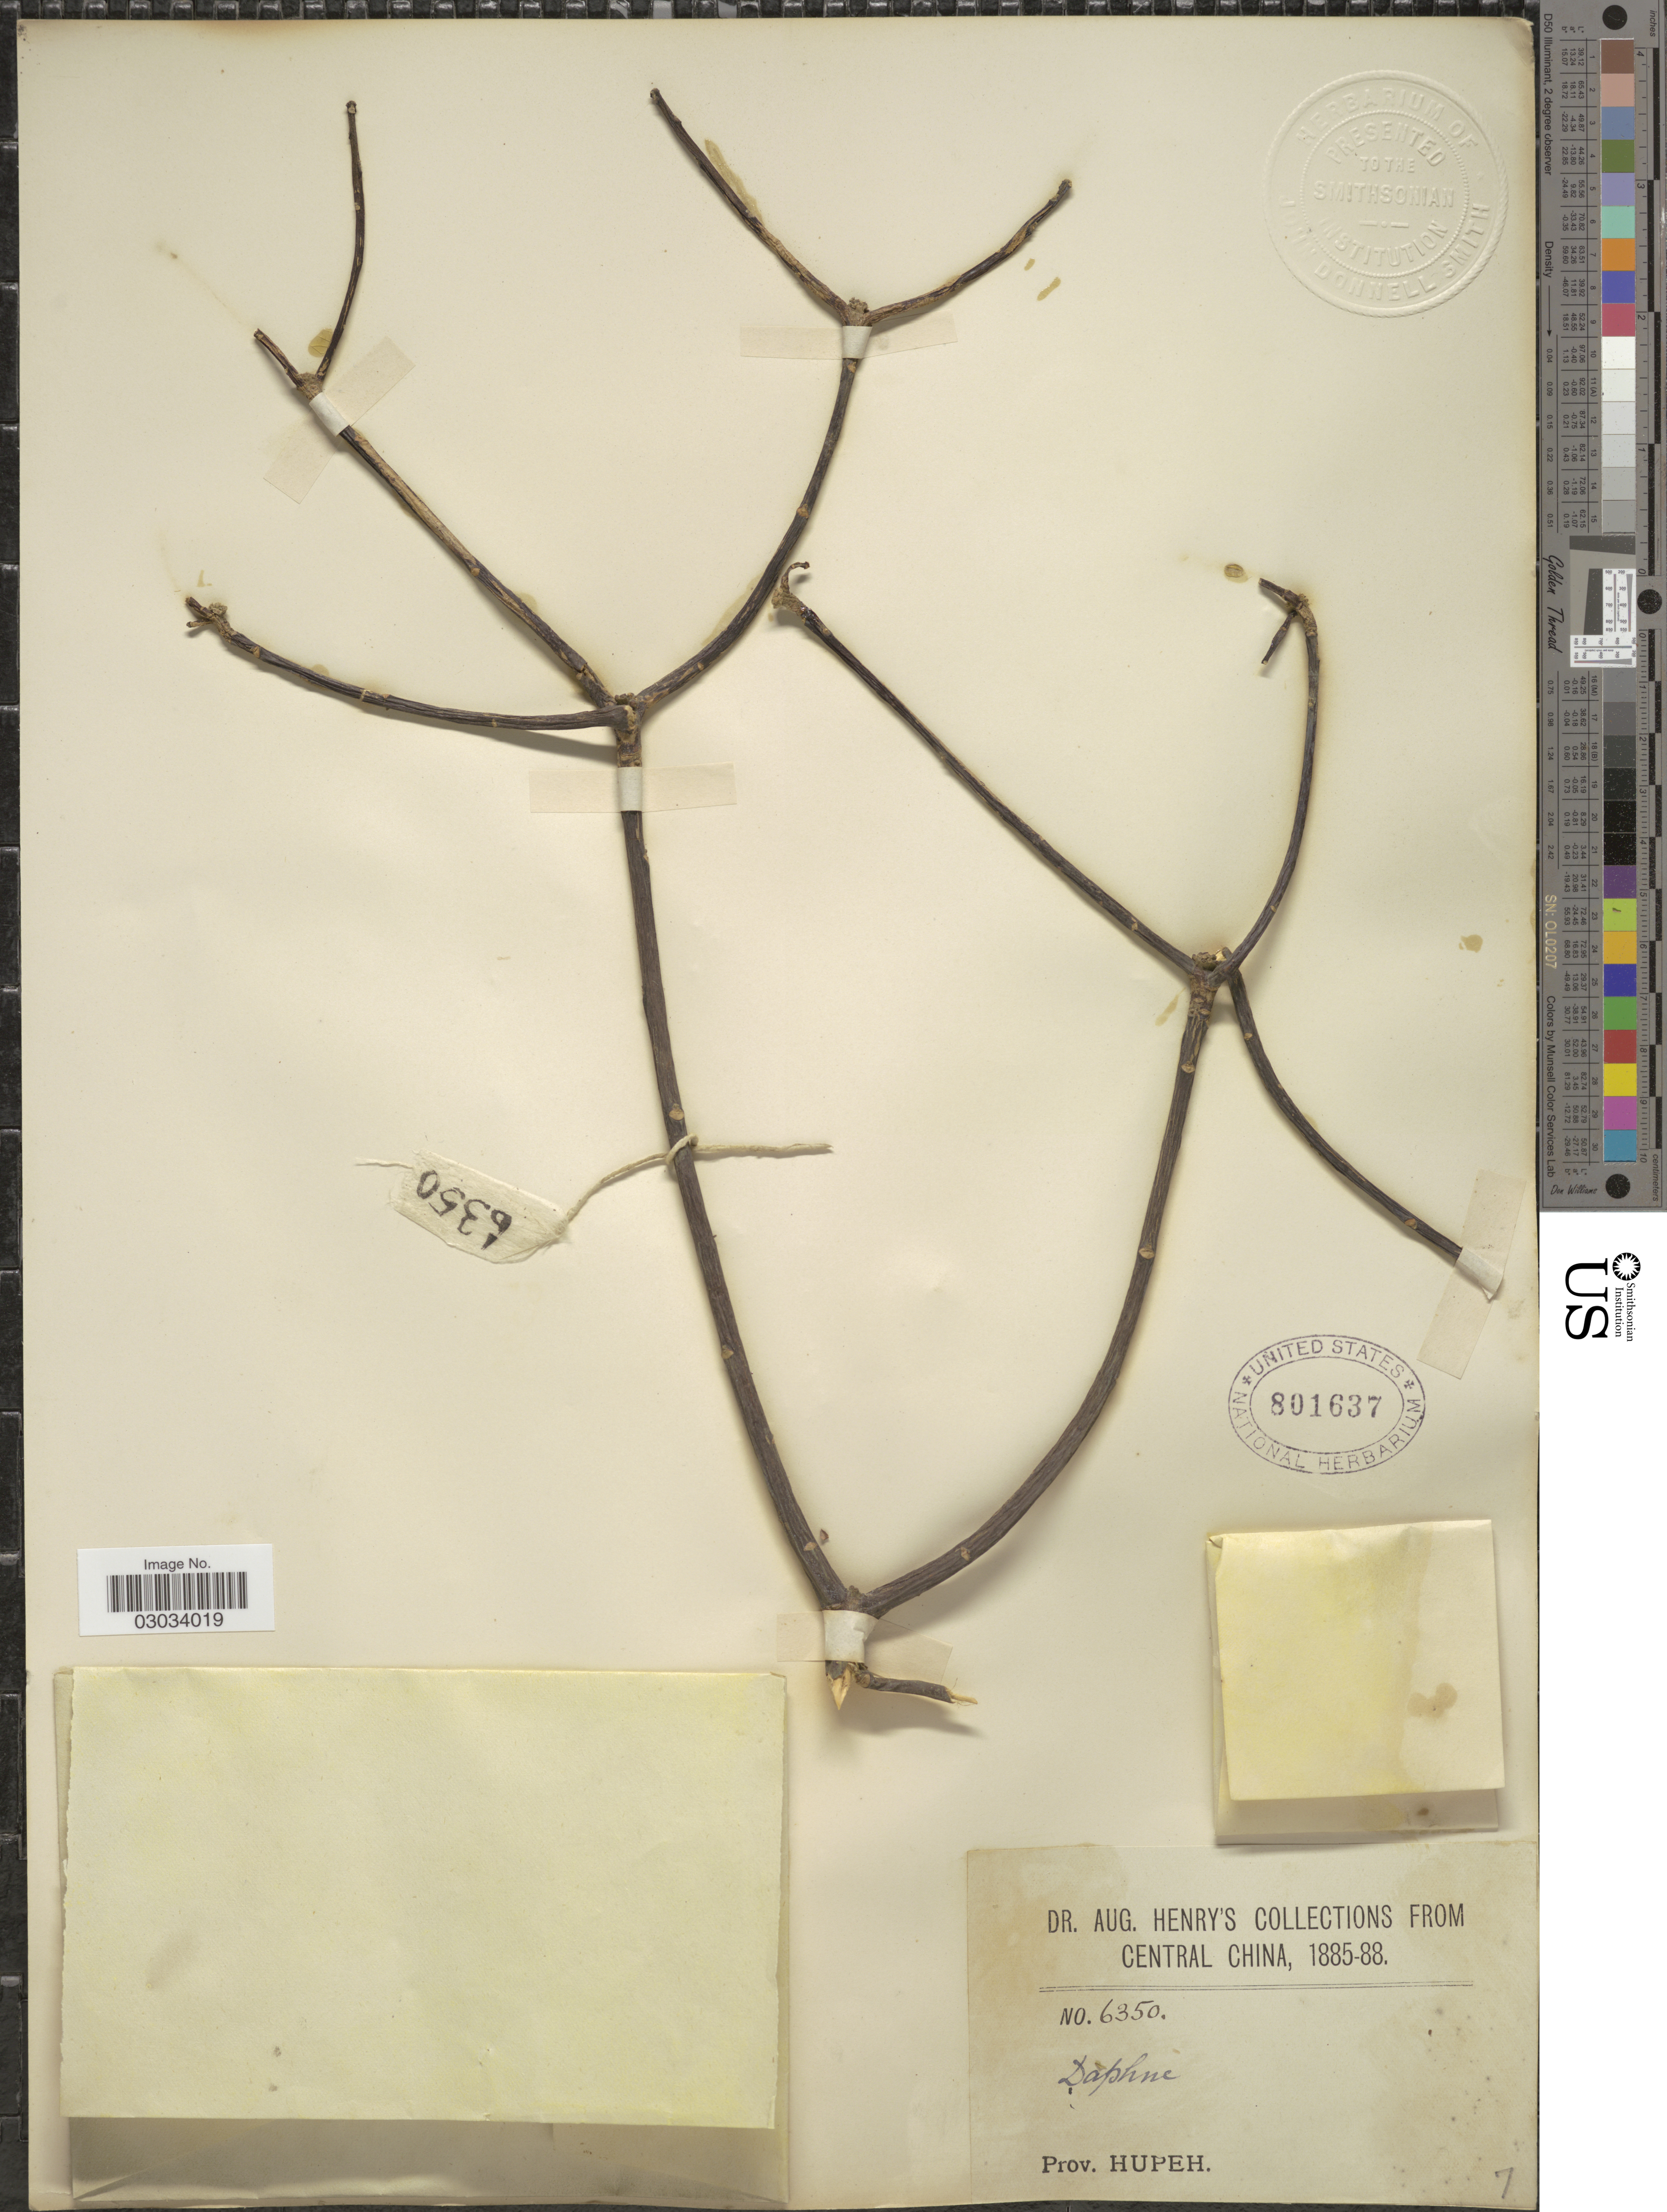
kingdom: Plantae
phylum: Tracheophyta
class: Magnoliopsida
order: Malvales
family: Thymelaeaceae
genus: Daphne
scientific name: Daphne sp.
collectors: A. Henry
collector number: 6350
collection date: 1885/1888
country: China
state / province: Hubei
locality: Central China. Prov. Hupeh.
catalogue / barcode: US 801637